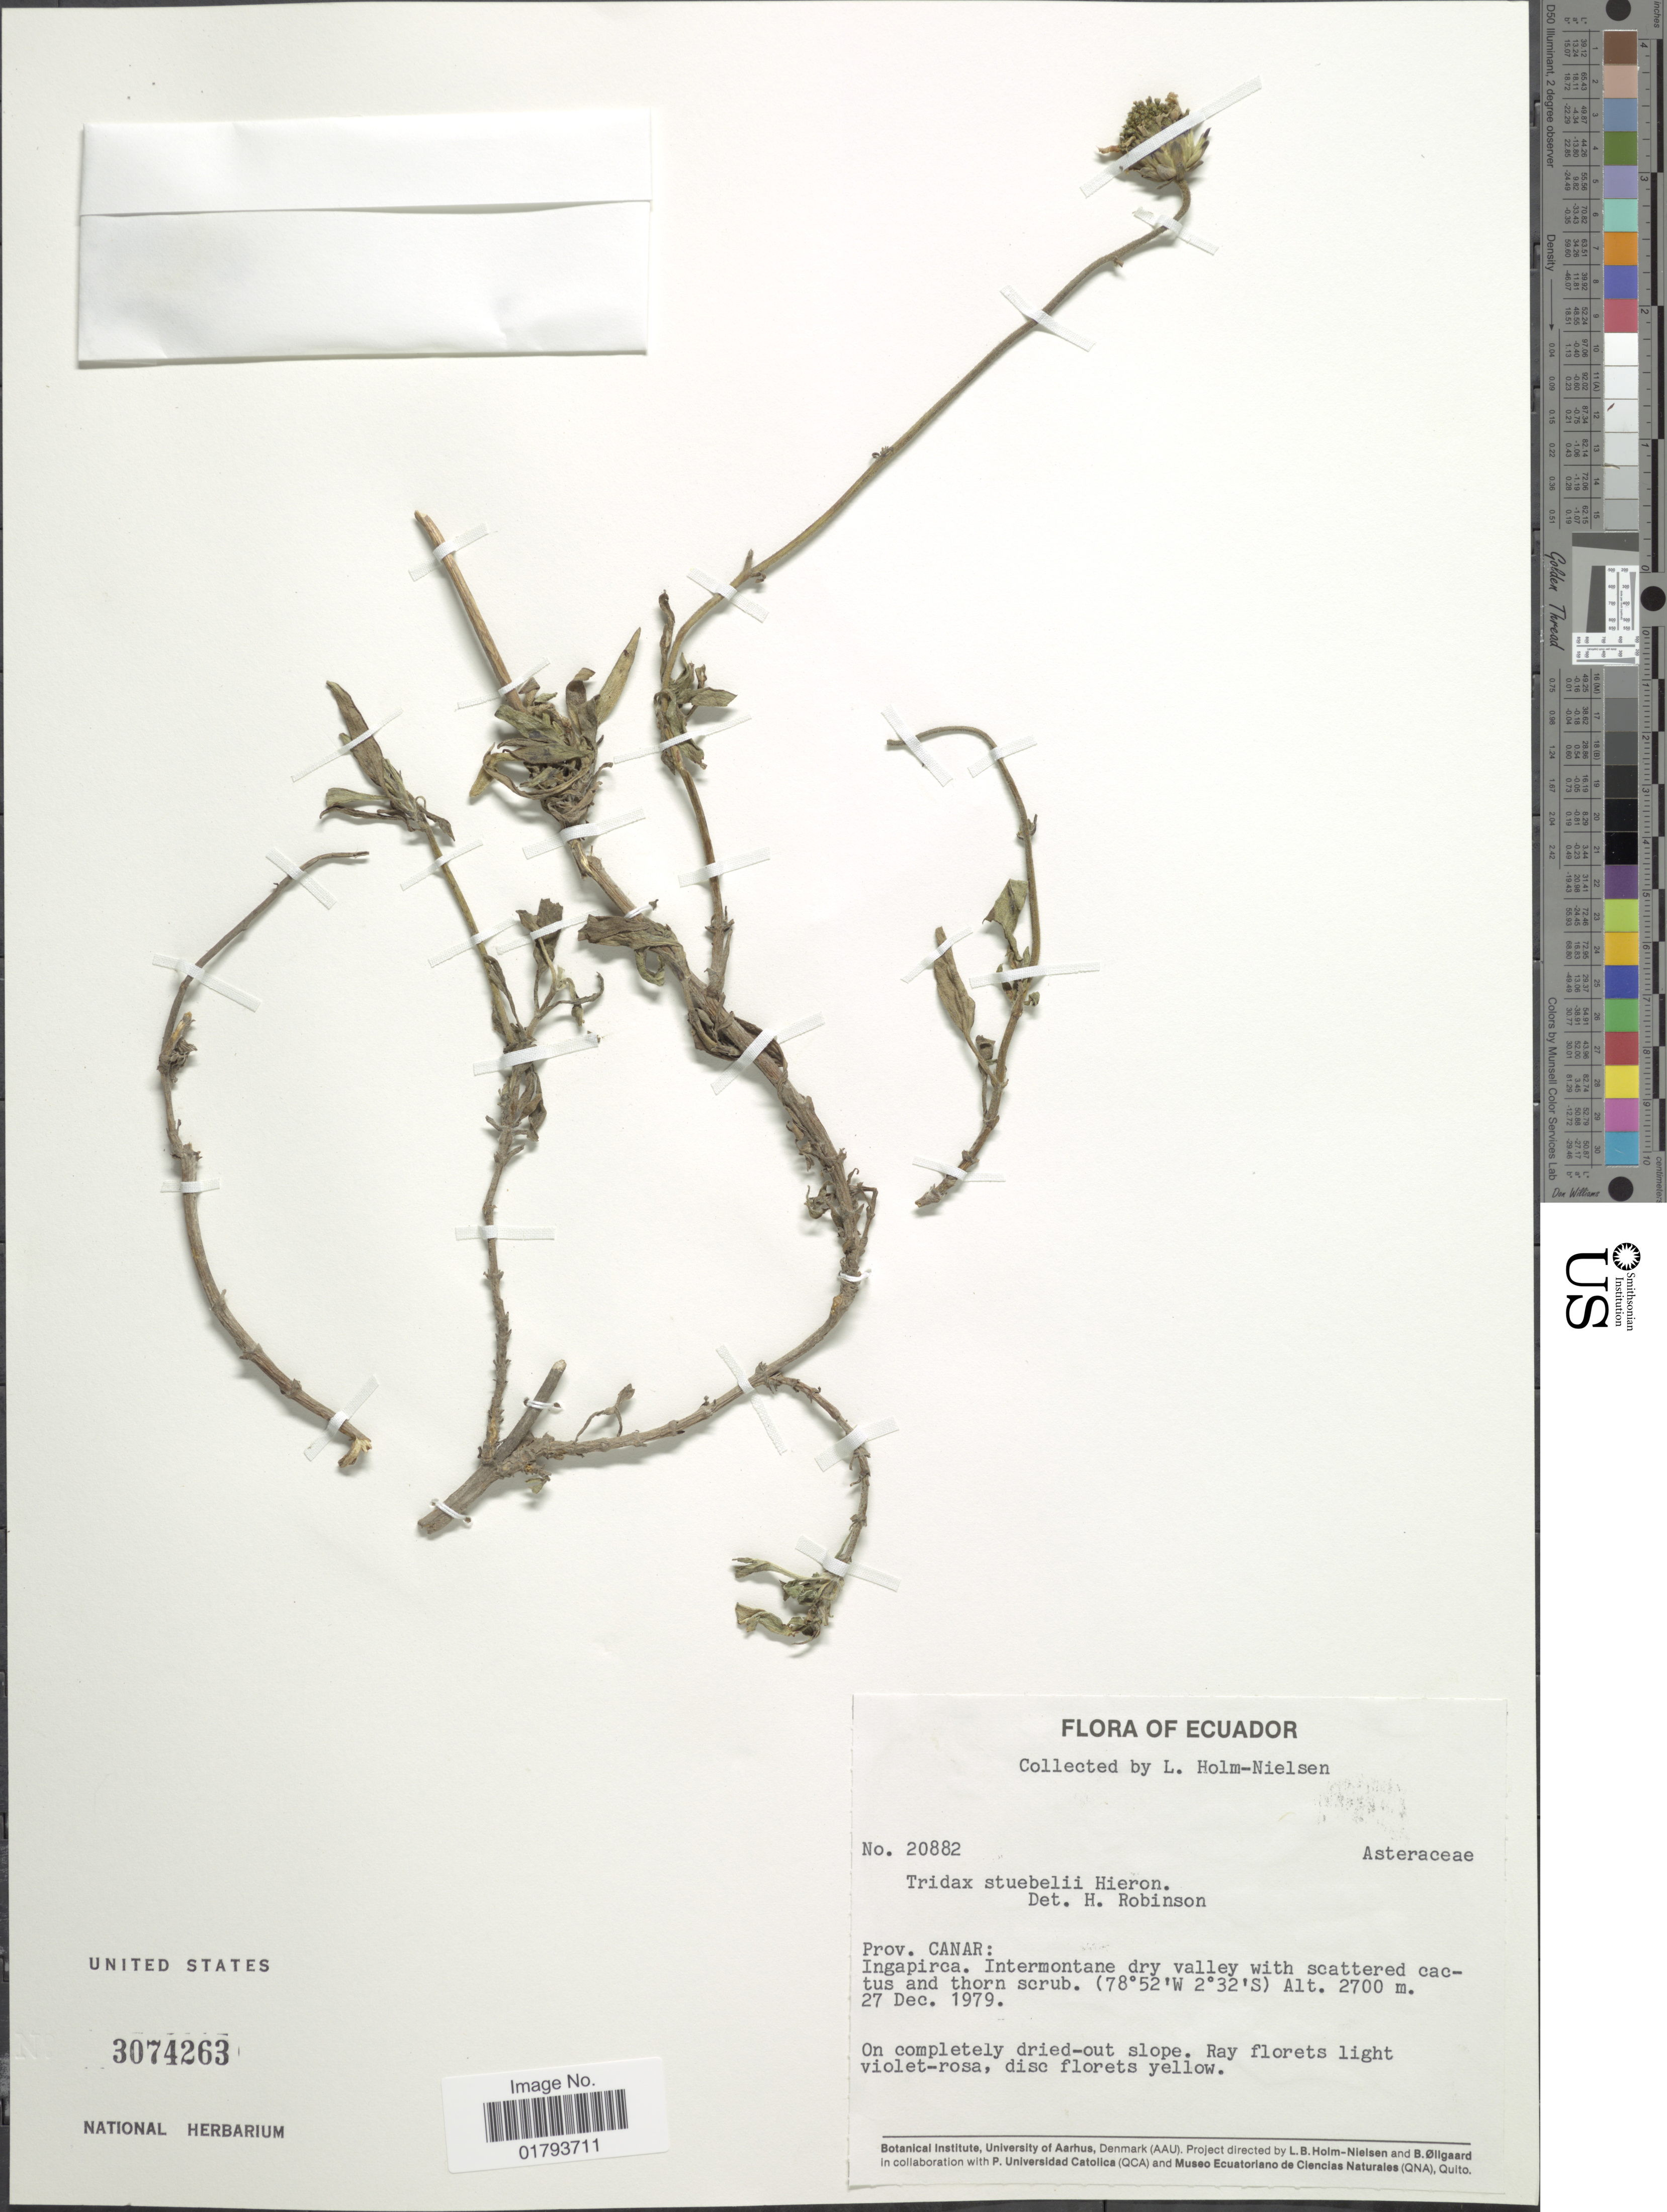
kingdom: Plantae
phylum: Tracheophyta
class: Magnoliopsida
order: Asterales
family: Asteraceae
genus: Tridax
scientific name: Tridax stuebelii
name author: Hieron.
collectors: L. B. Holm-Nielsen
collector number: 20882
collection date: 1979-12-27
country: Ecuador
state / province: Cañar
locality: Ingapirca. Intermontane dry valley with scattered cactus and thorn scrub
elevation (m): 2700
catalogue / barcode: US 3074263